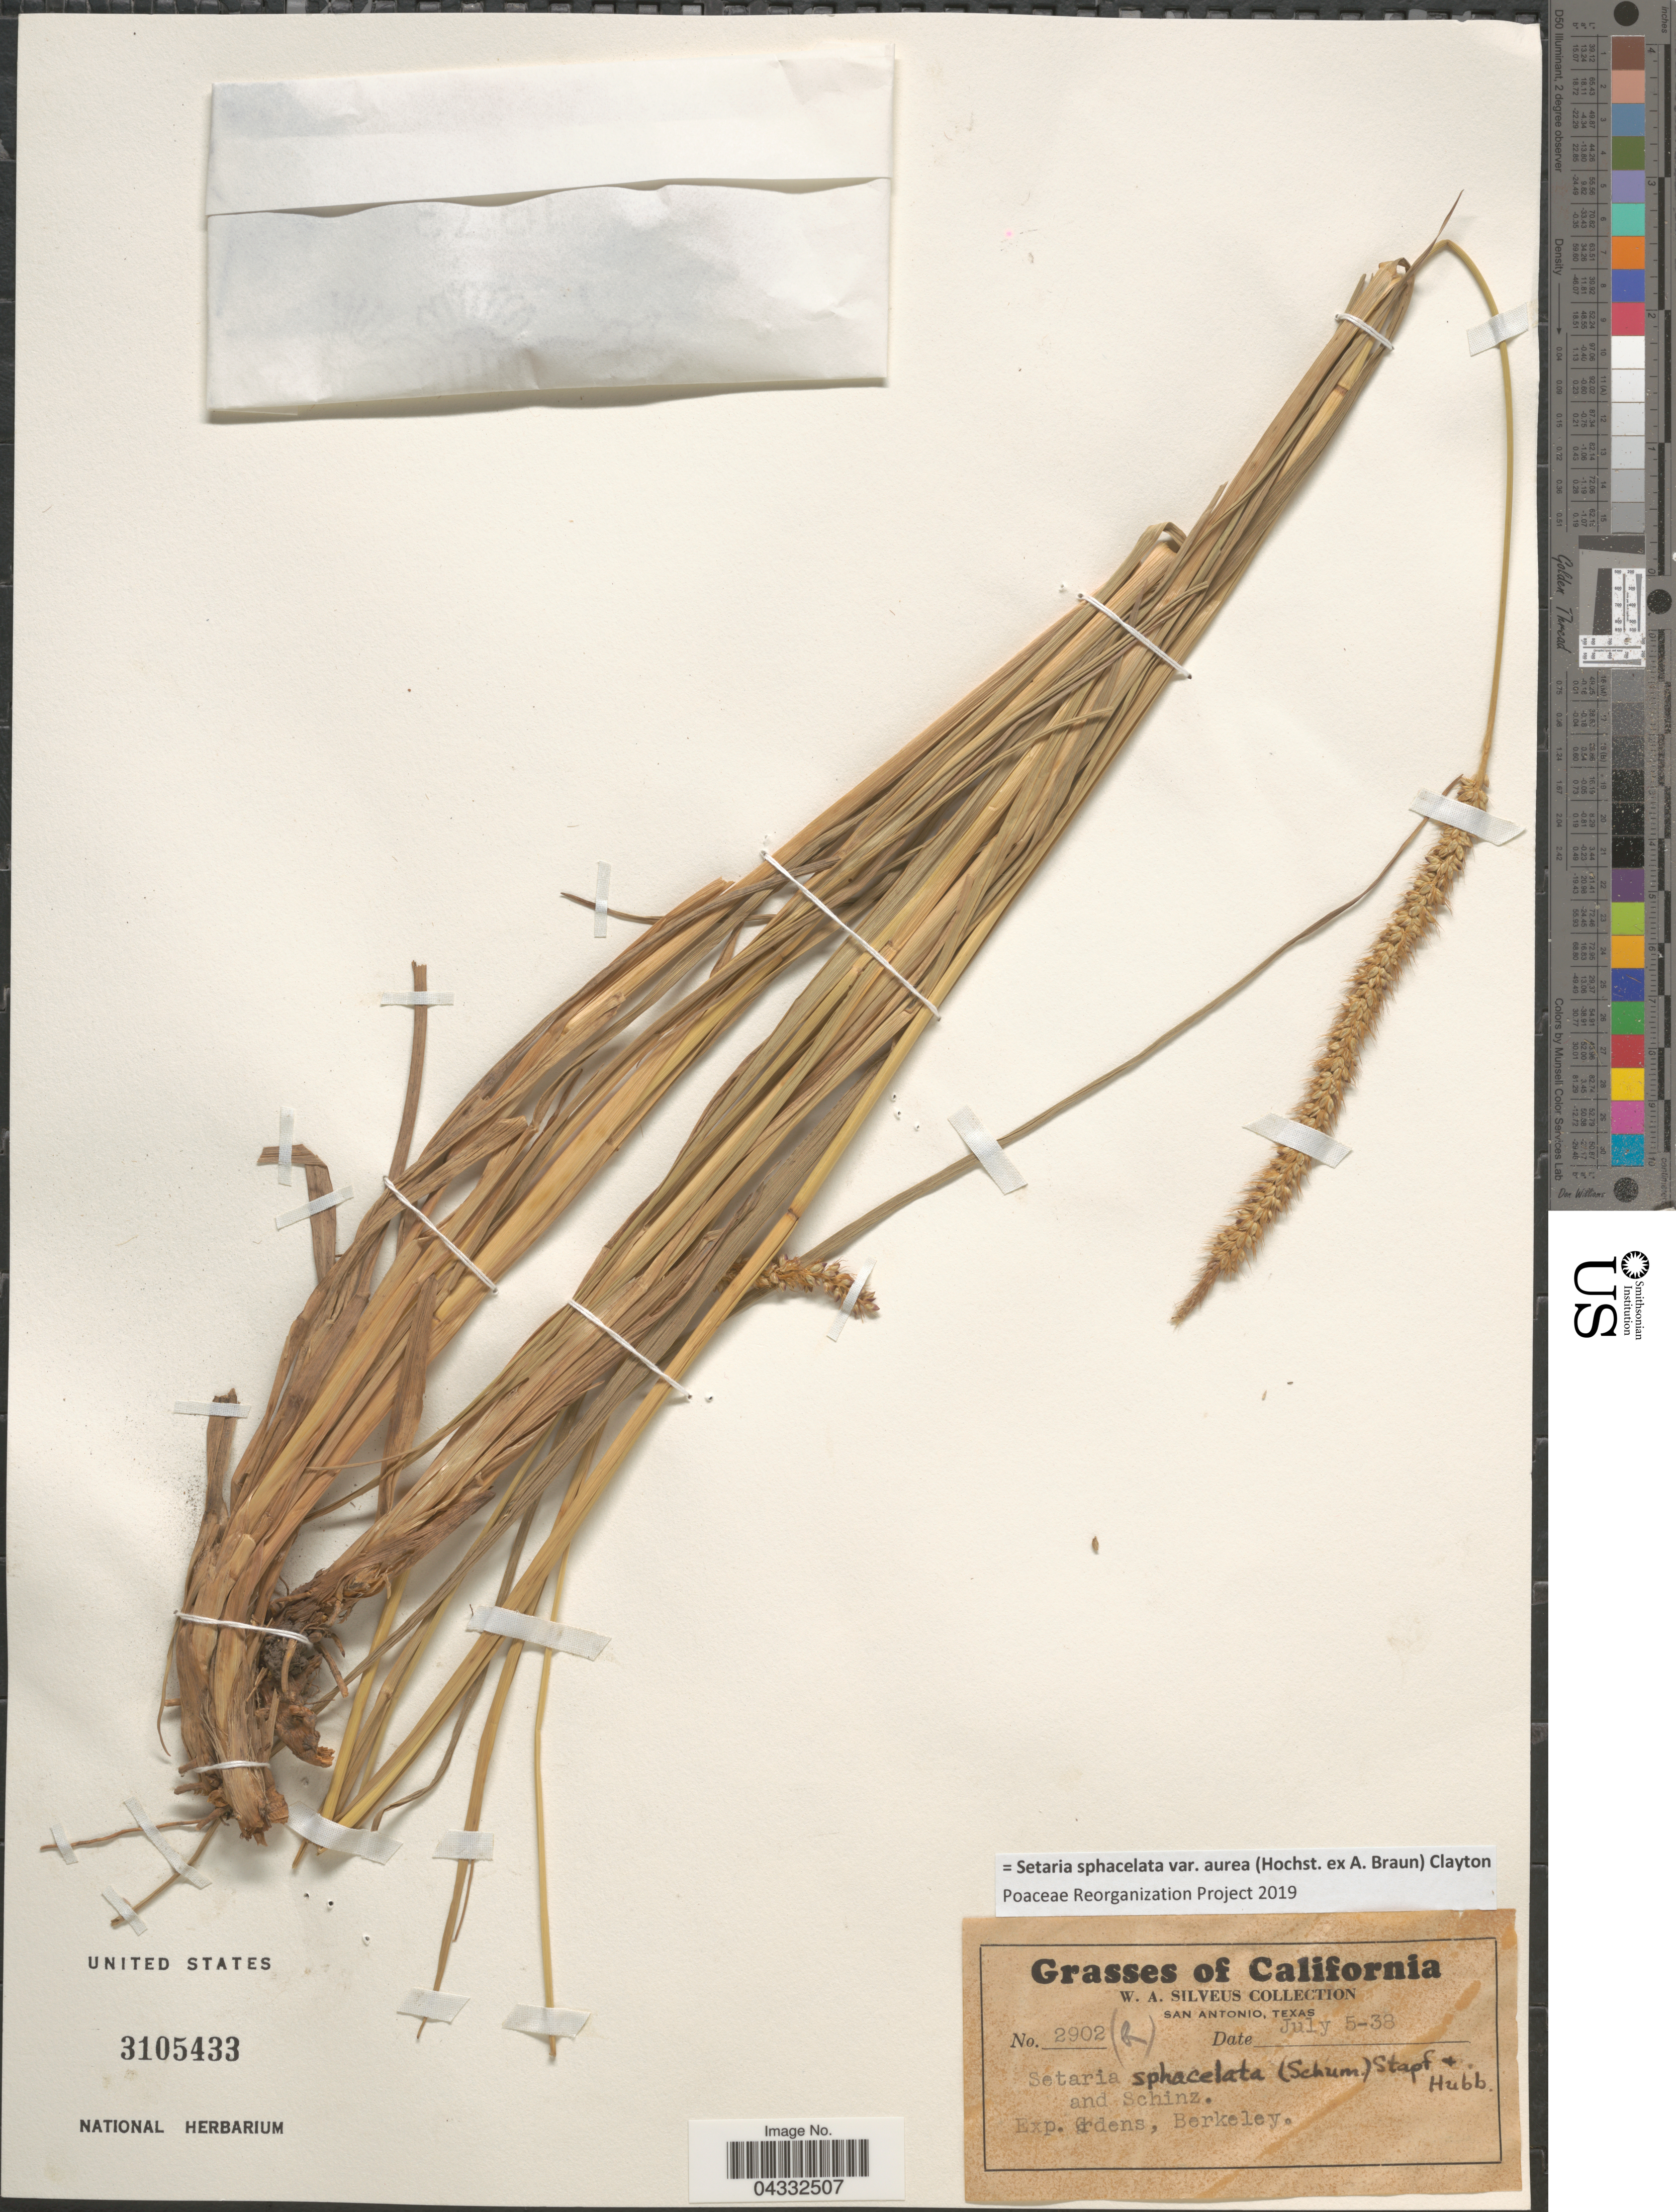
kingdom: Plantae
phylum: Tracheophyta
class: Liliopsida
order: Poales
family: Poaceae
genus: Setaria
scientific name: Setaria sphacelata var. aurea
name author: (Hochst. ex A. Braun) Clayton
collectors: W. Silveus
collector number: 2902(b)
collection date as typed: Transcribed d/m/y: 5/7/38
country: United States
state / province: California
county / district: Alameda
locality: Exp. Grdens, Berkeley.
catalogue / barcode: US 3105433